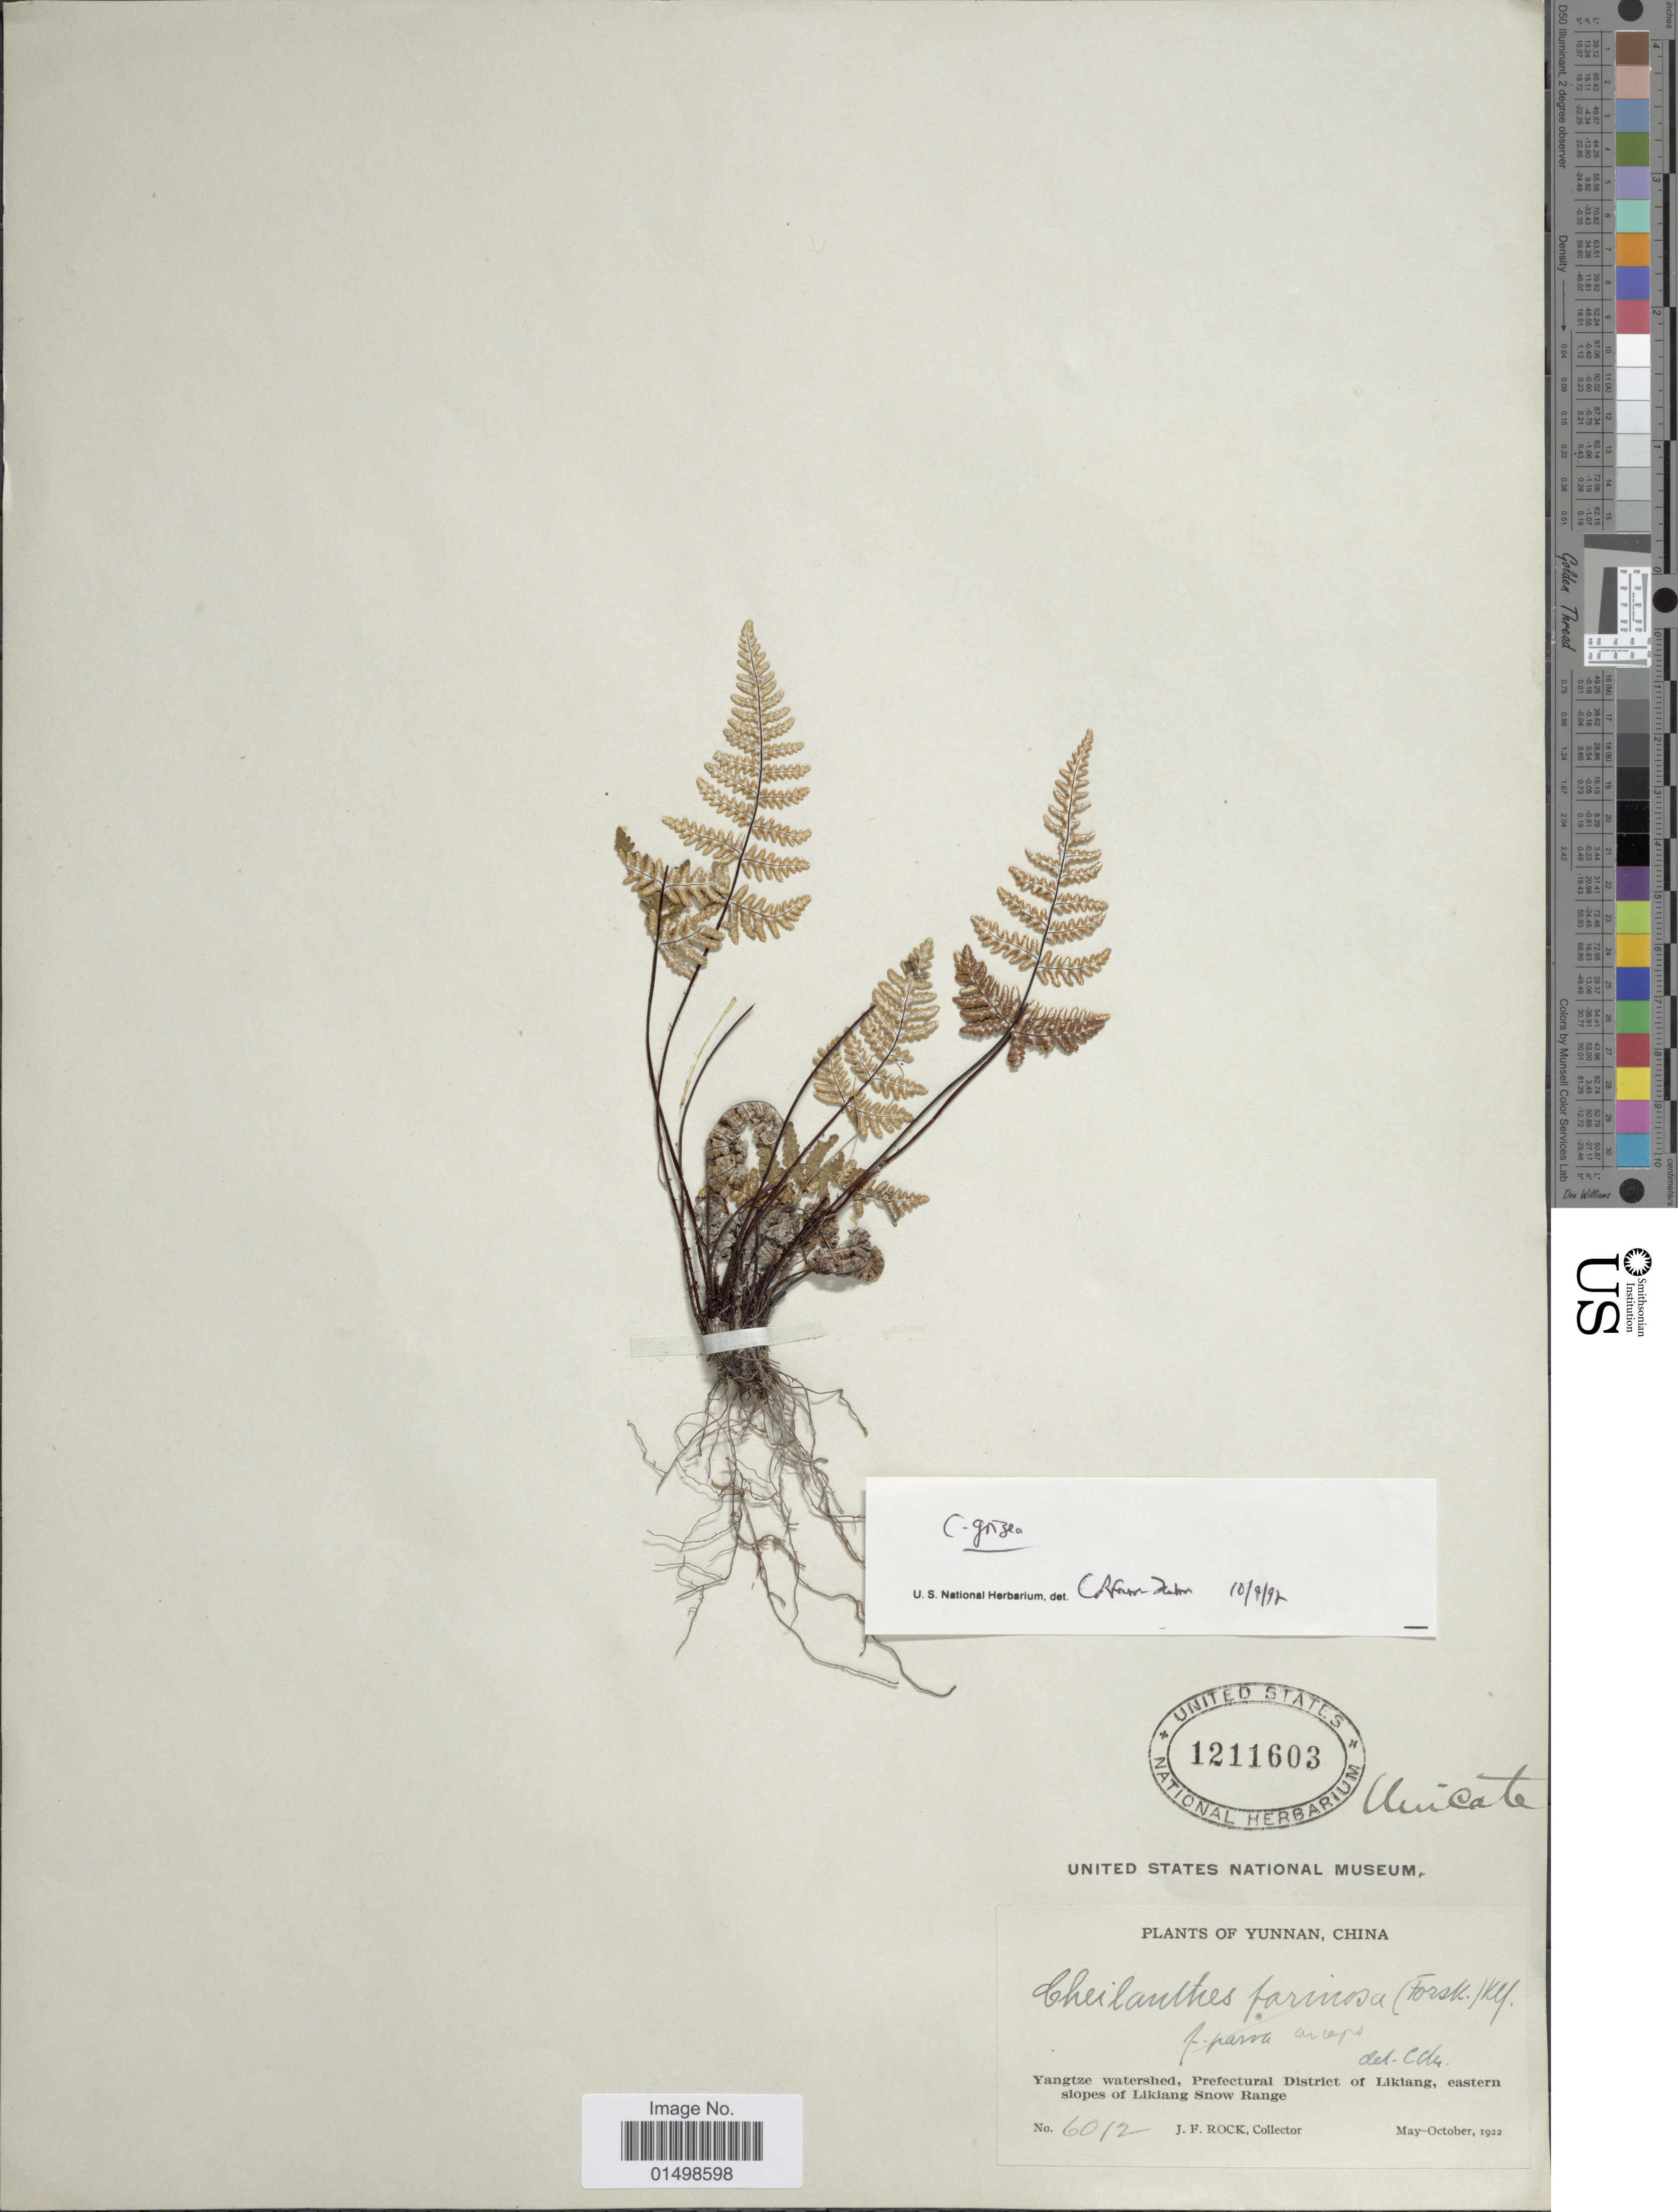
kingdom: Plantae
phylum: Tracheophyta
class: Polypodiopsida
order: Polypodiales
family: Pteridaceae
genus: Aleuritopteris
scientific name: Aleuritopteris grisea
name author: (Blanford) Panigrahi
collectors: J. Rock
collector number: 6012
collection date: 1922-05/1922-10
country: China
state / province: Yunnan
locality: Plants of Yunnan, China. Yangtze watershed, Prefectural District of Likiang, eastern slopes of Likiang Snow Range.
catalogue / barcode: US 1211603